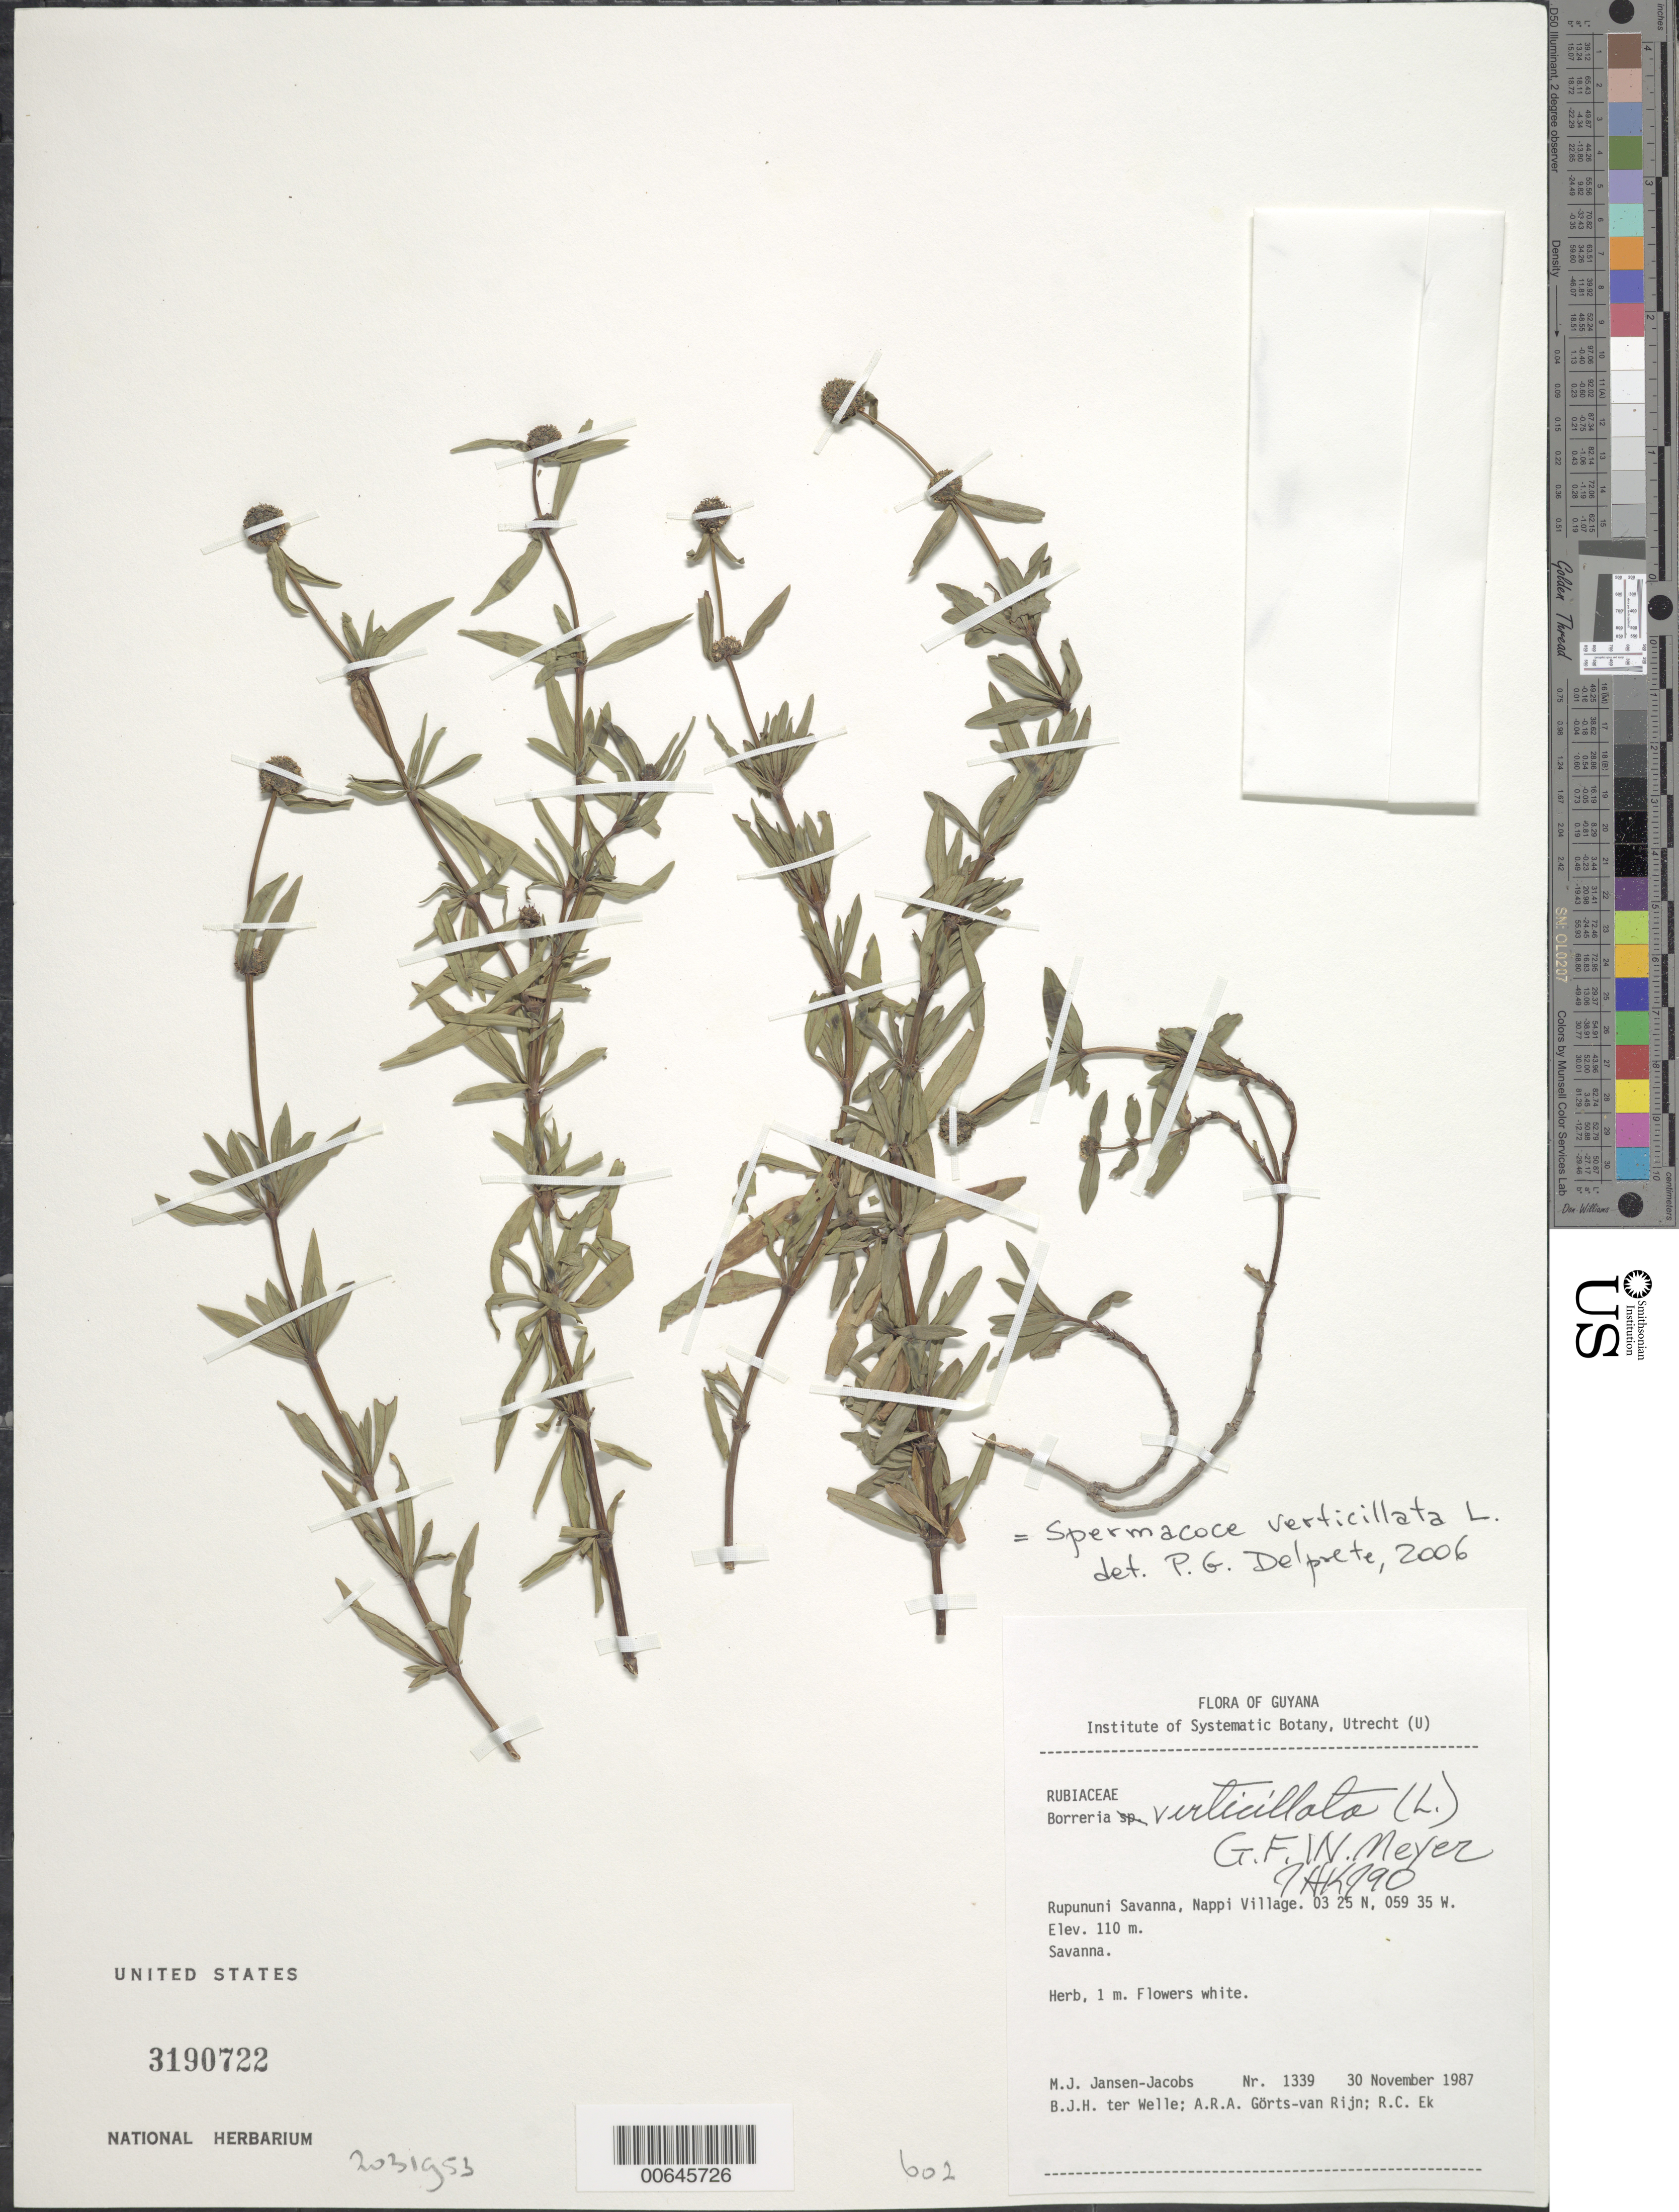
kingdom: Plantae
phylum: Tracheophyta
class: Magnoliopsida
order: Gentianales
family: Rubiaceae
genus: Spermacoce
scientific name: Spermacoce verticillata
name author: L.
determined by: Delprete, P. G., Herb. de Guyane Cay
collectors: M. J. Jansen-Jacobs, B. Welle, A. .R. A. Görts-van Rijn & R. C. Ek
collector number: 1339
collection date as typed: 30-Nov-87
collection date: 1987-11-30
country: Guyana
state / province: U. Takutu-U. Essequibo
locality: Nappi Village, Rupununi Savanna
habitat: Savanna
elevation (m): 110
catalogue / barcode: US 3190722